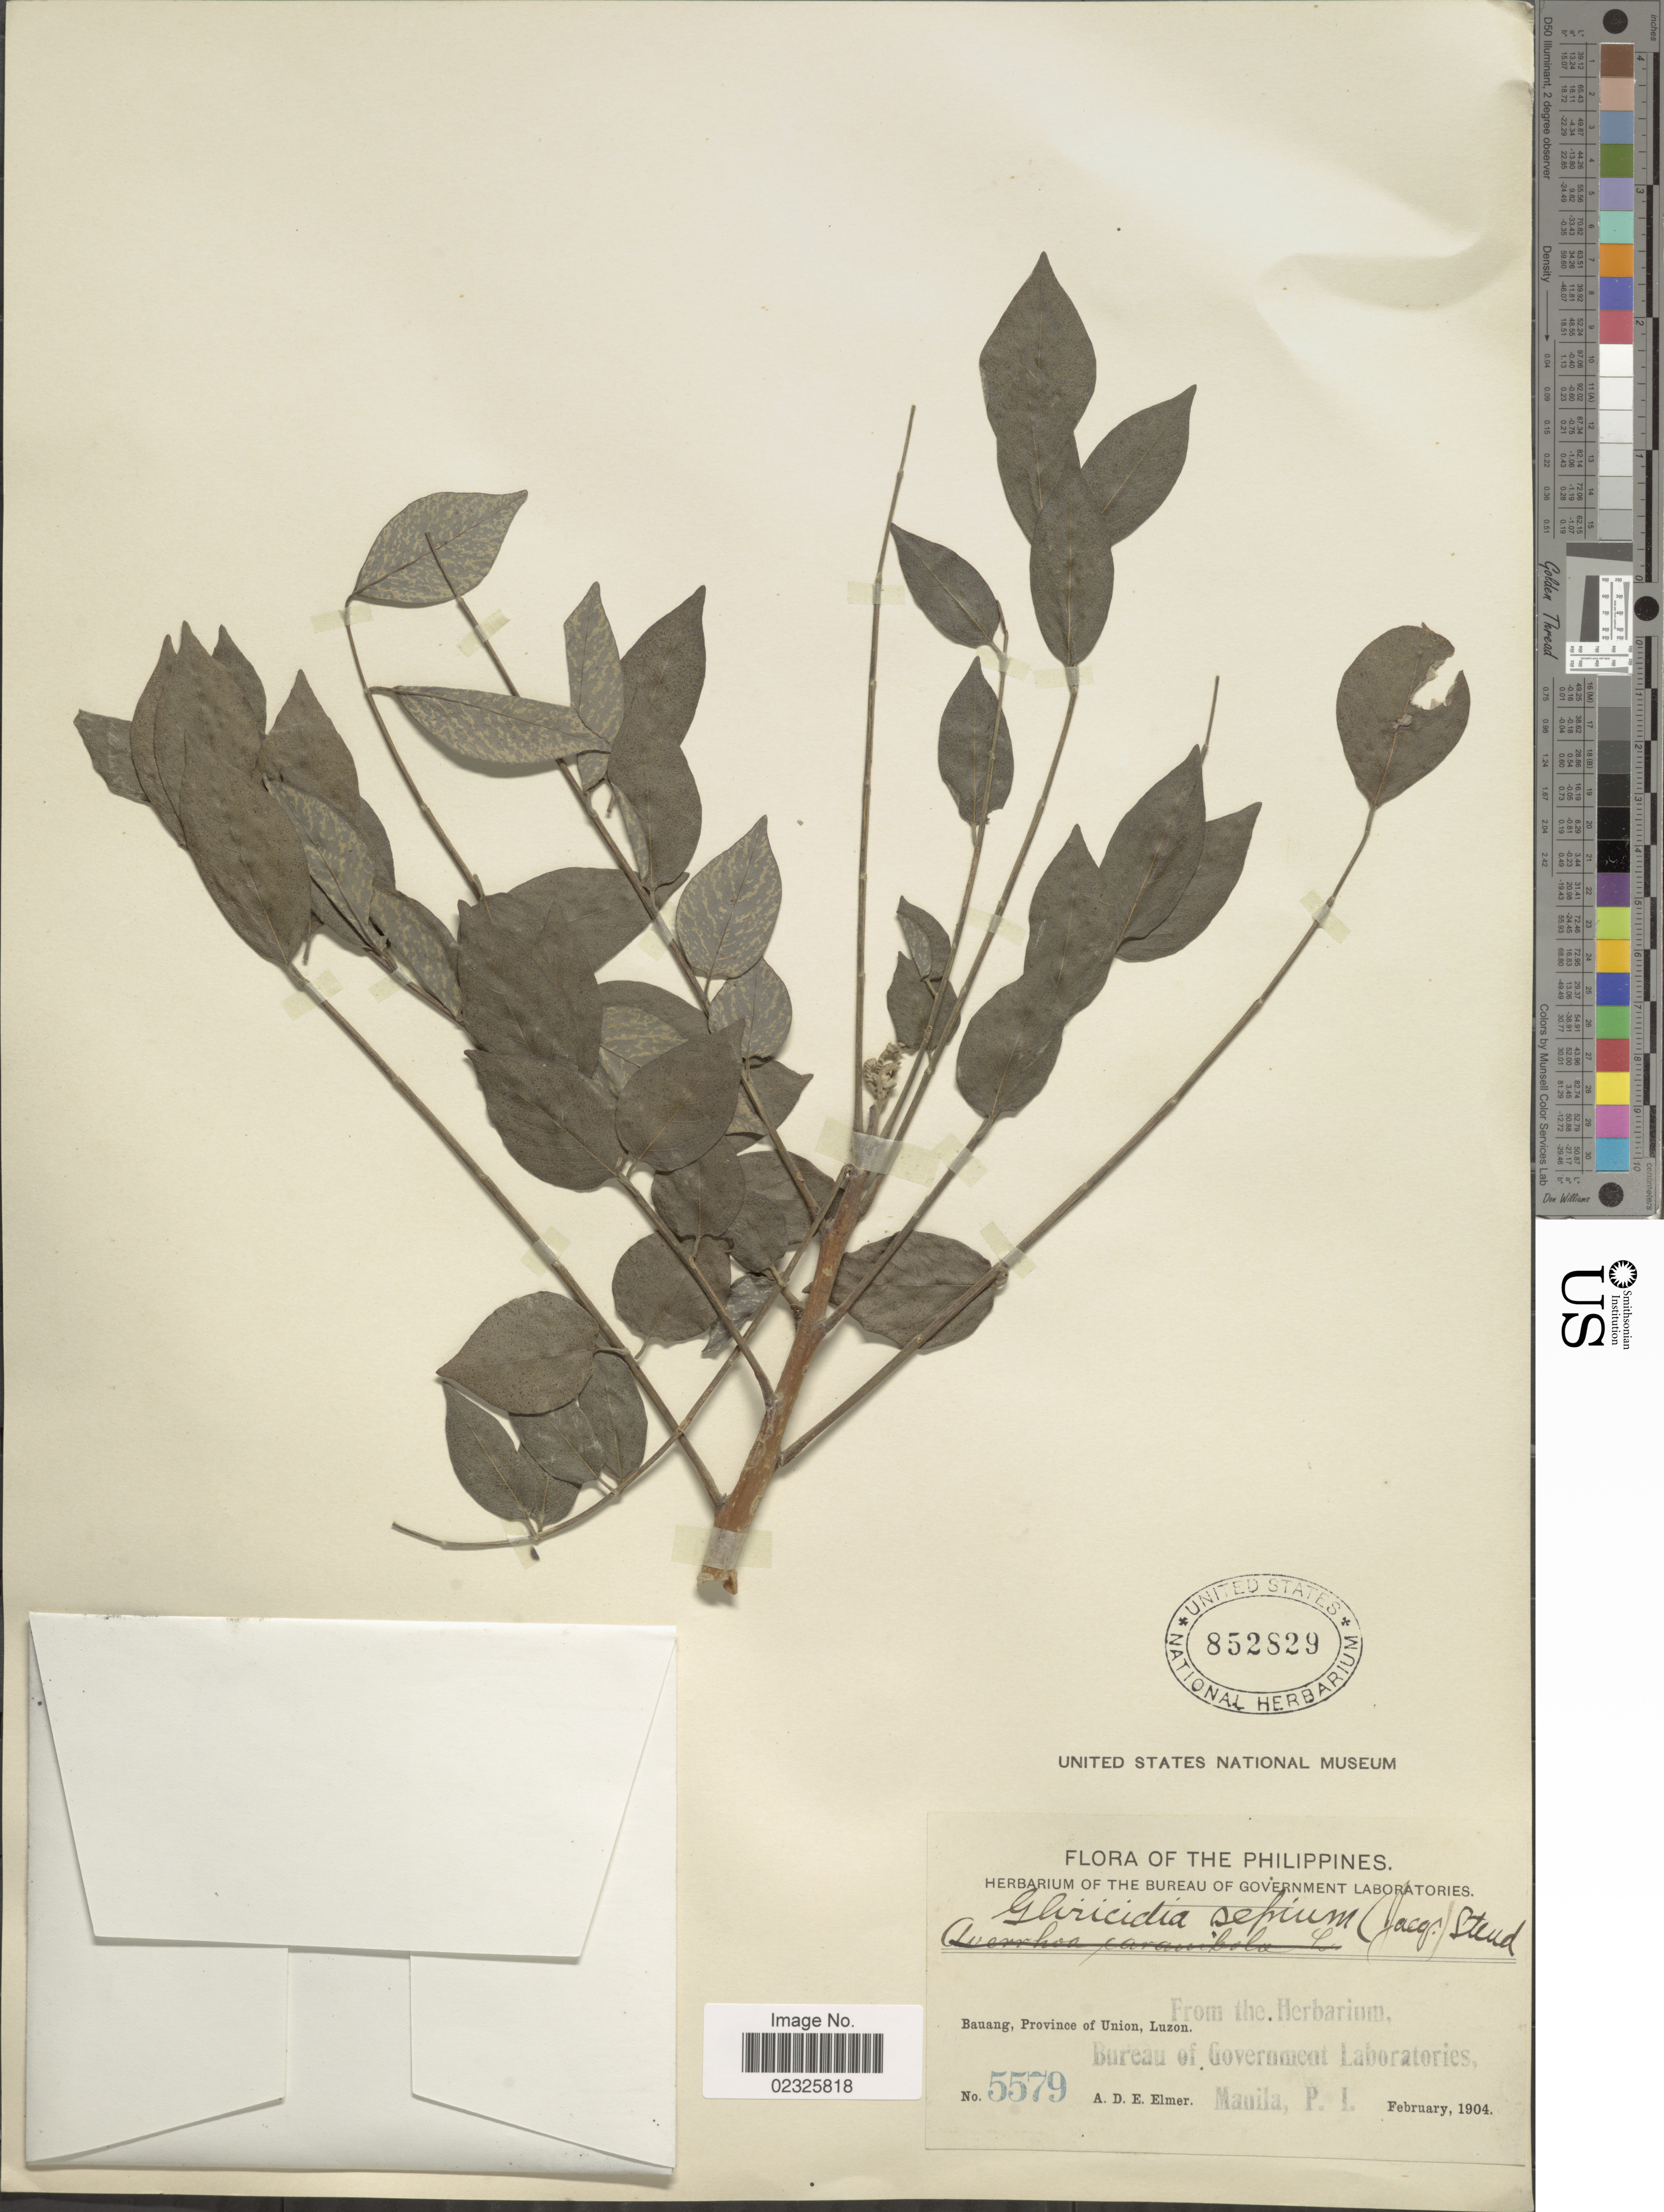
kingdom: Plantae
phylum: Tracheophyta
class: Magnoliopsida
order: Fabales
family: Fabaceae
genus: Gliricidia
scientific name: Gliricidia sepium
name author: (Jacq.) Kunth ex Walp.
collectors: A. D. E. Elmer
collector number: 5579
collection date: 1904-02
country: Philippines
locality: Bauang, Province of Union, Luzon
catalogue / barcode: US 852829